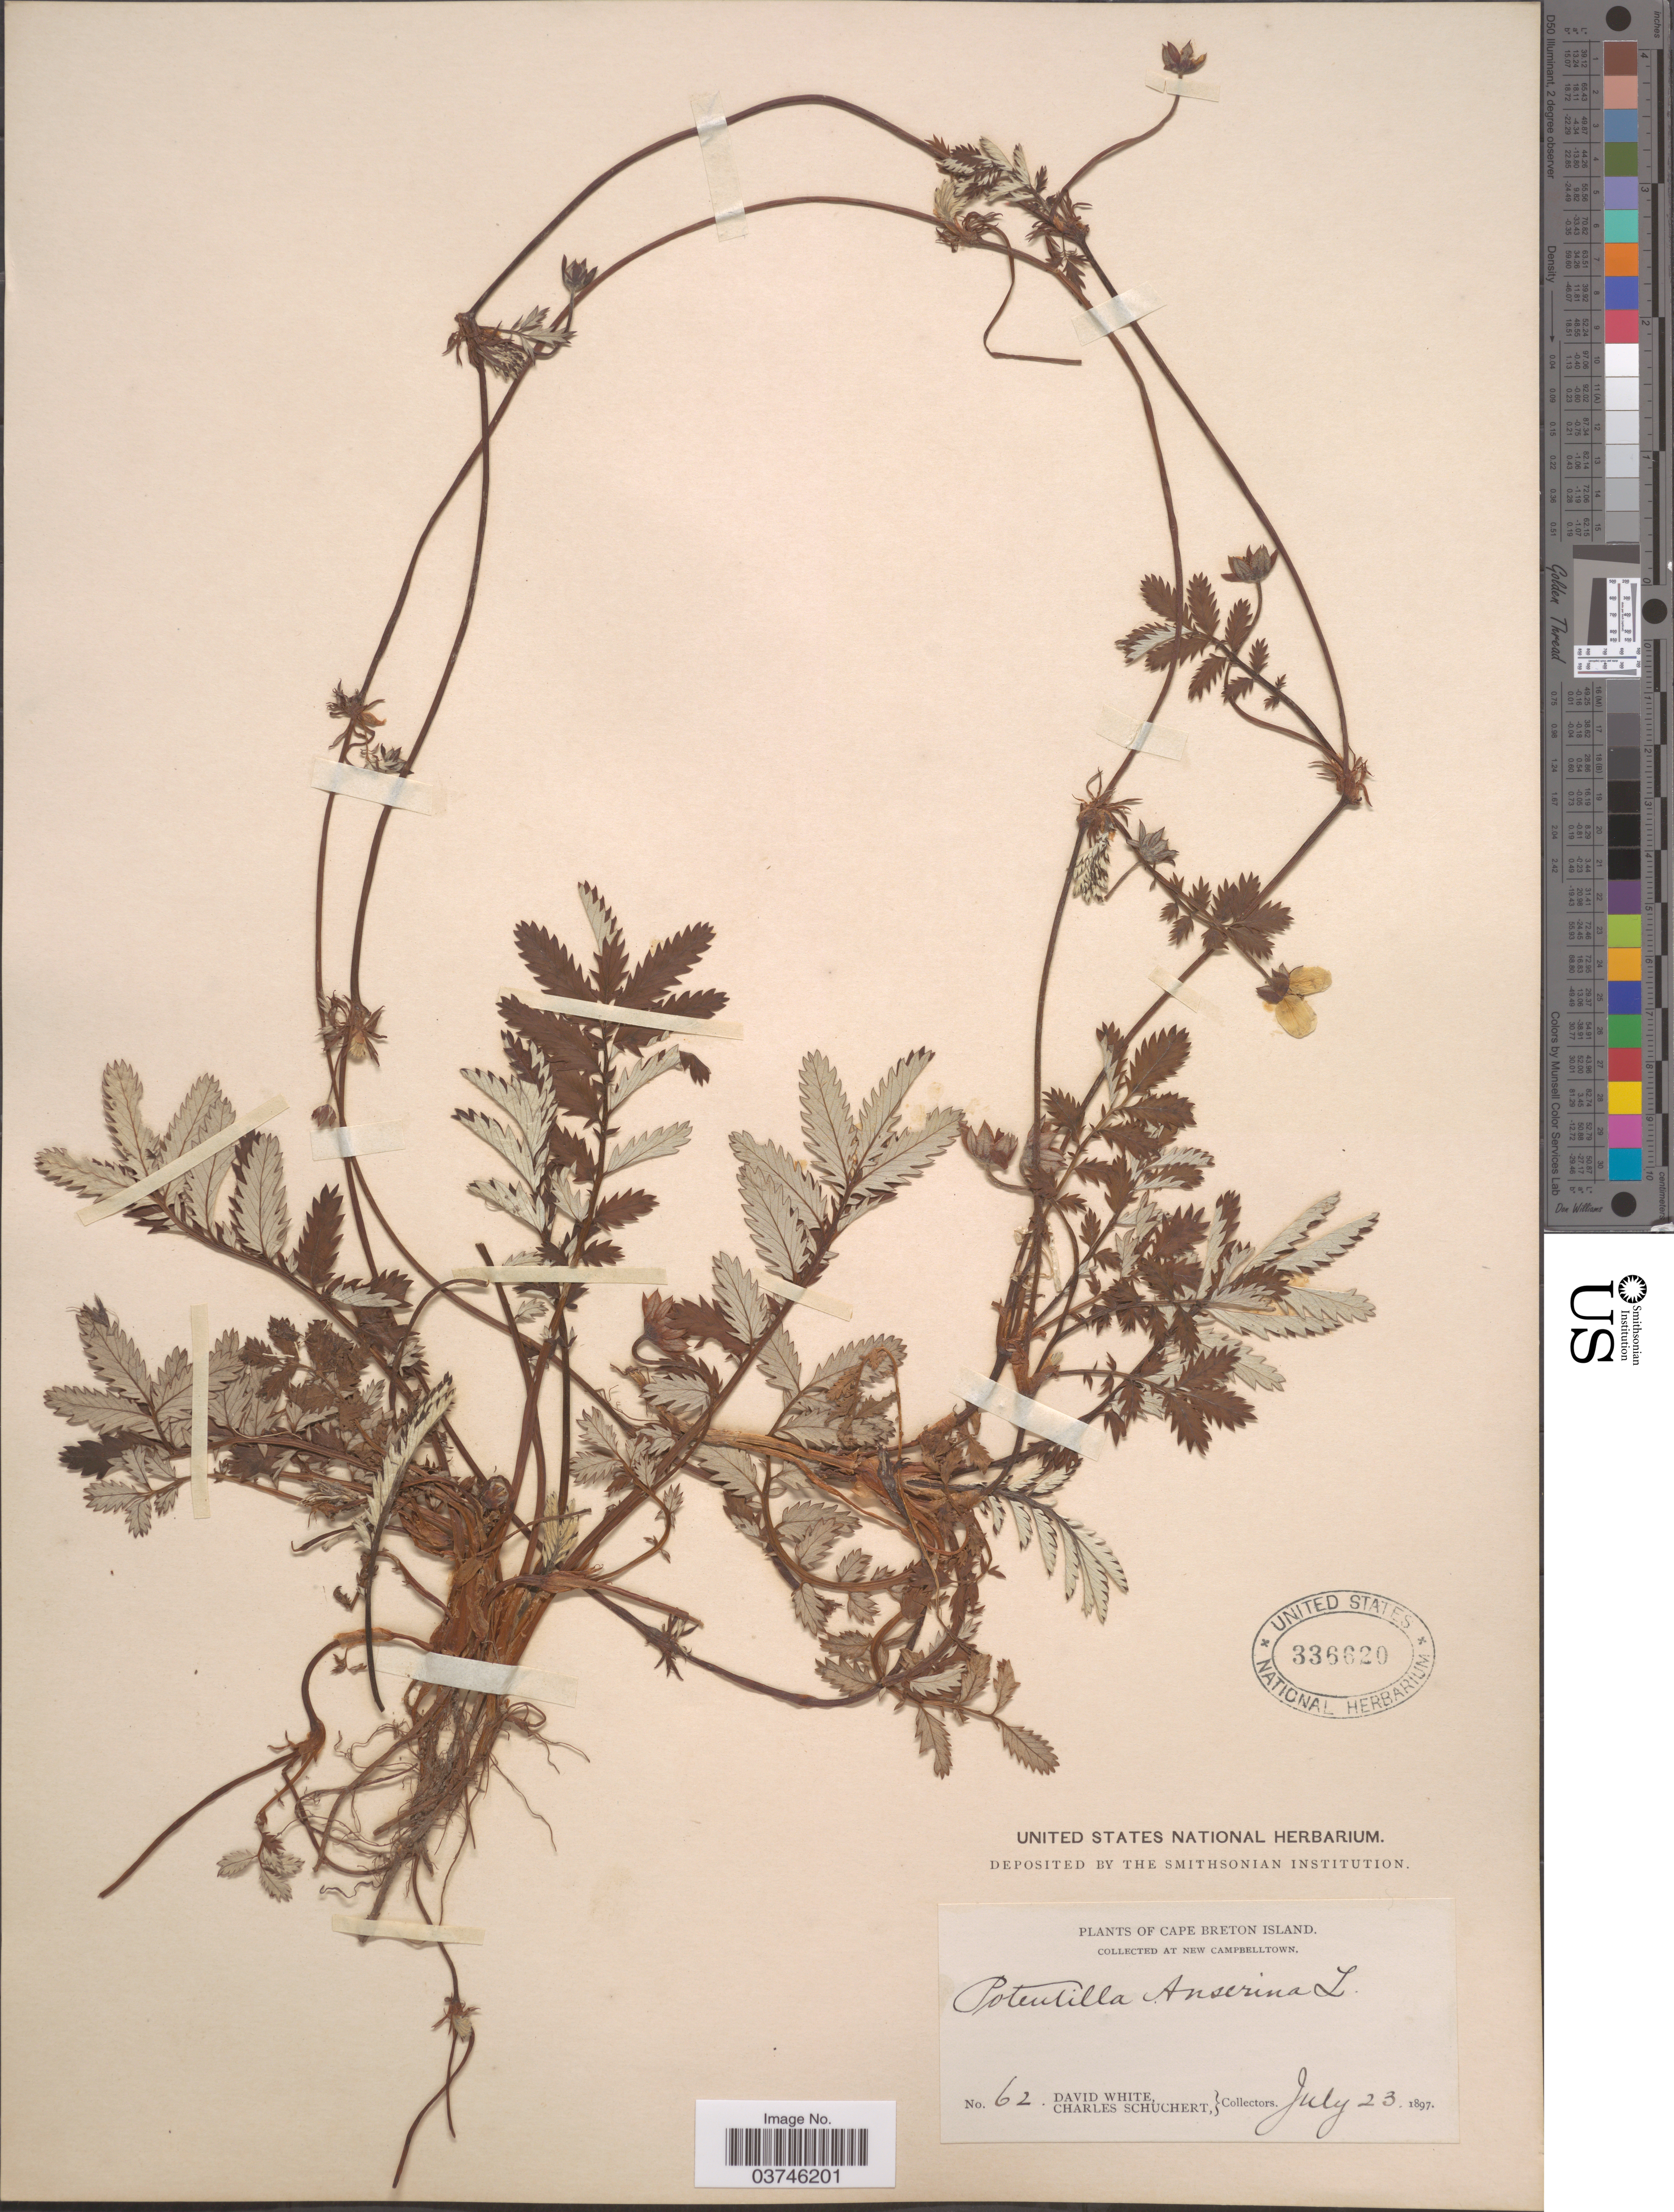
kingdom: Plantae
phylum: Tracheophyta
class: Magnoliopsida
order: Rosales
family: Rosaceae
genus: Argentina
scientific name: Argentina anserina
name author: (L.) Rydb.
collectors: D. White & C. Schuchert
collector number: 62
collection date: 1897-07-23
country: Canada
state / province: Nova Scotia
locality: Cape Breton Island. At New Campbelltown.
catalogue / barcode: US 336620